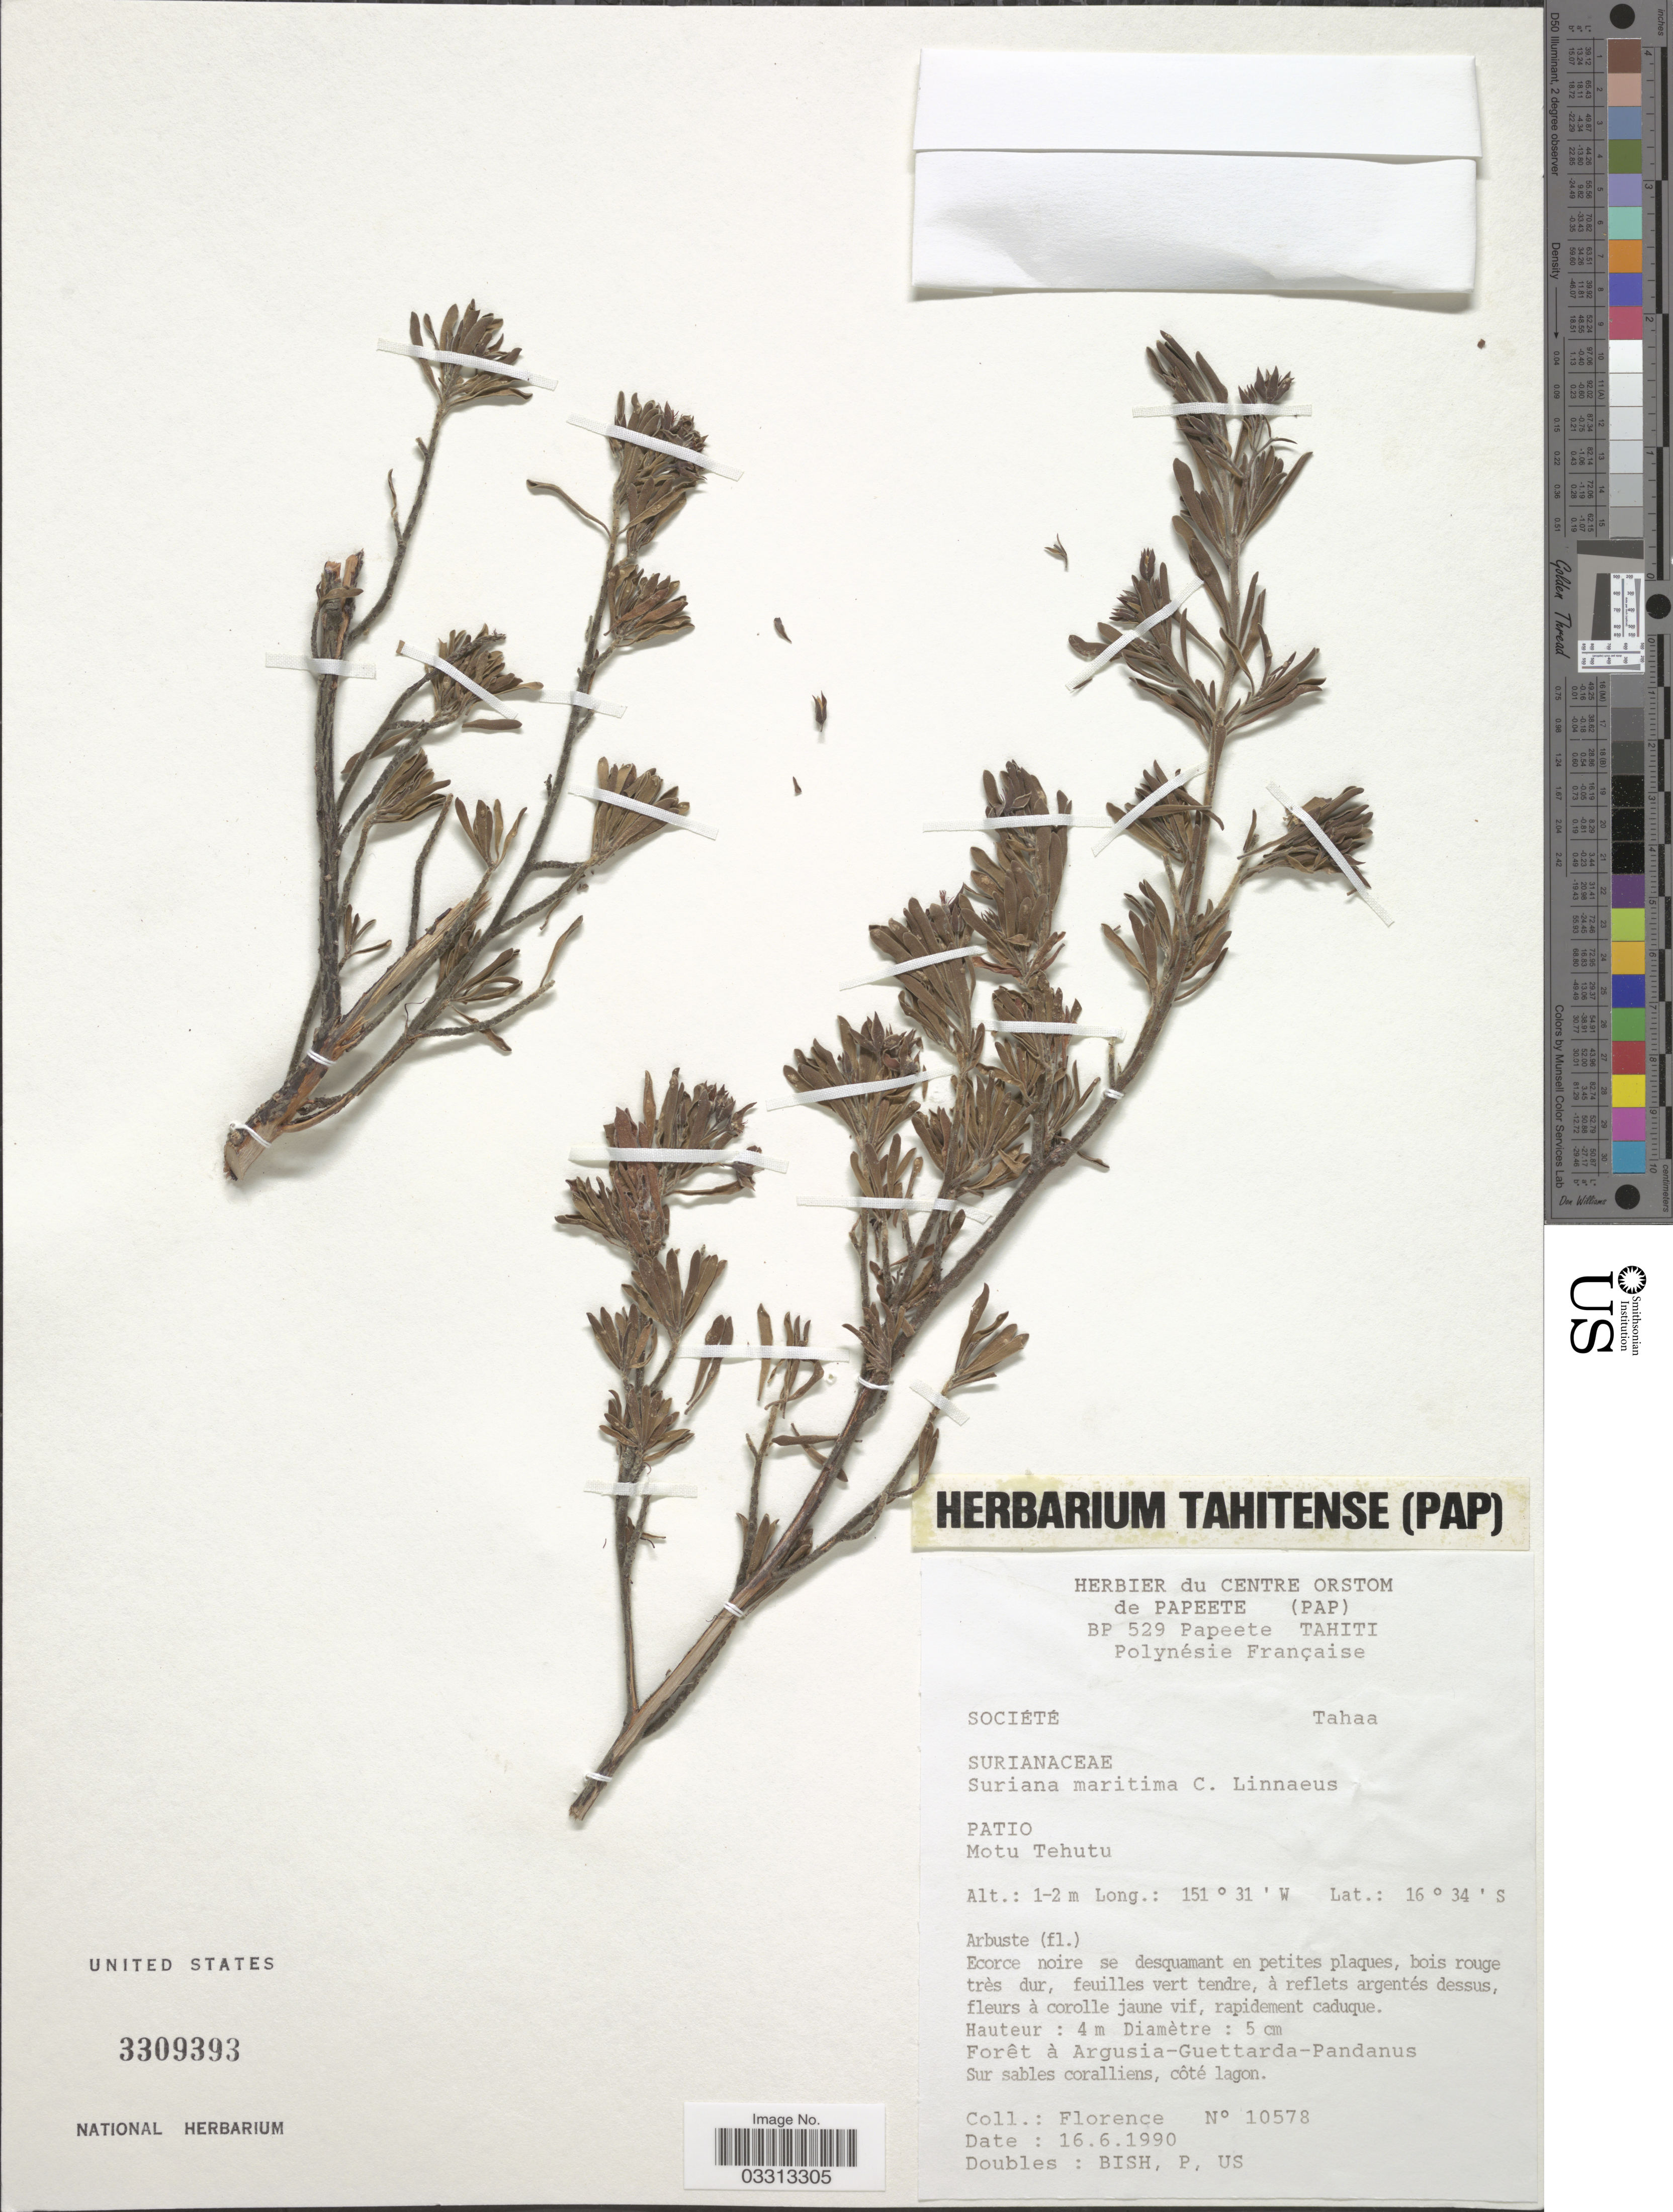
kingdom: Plantae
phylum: Tracheophyta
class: Magnoliopsida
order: Fabales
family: Surianaceae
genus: Suriana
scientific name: Suriana maritima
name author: L.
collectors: -. Florence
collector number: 10578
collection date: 1990-06-16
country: French Polynesia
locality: Société. Tahaa. Patio. Motu Tehutu.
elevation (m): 1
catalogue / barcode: US 3309393